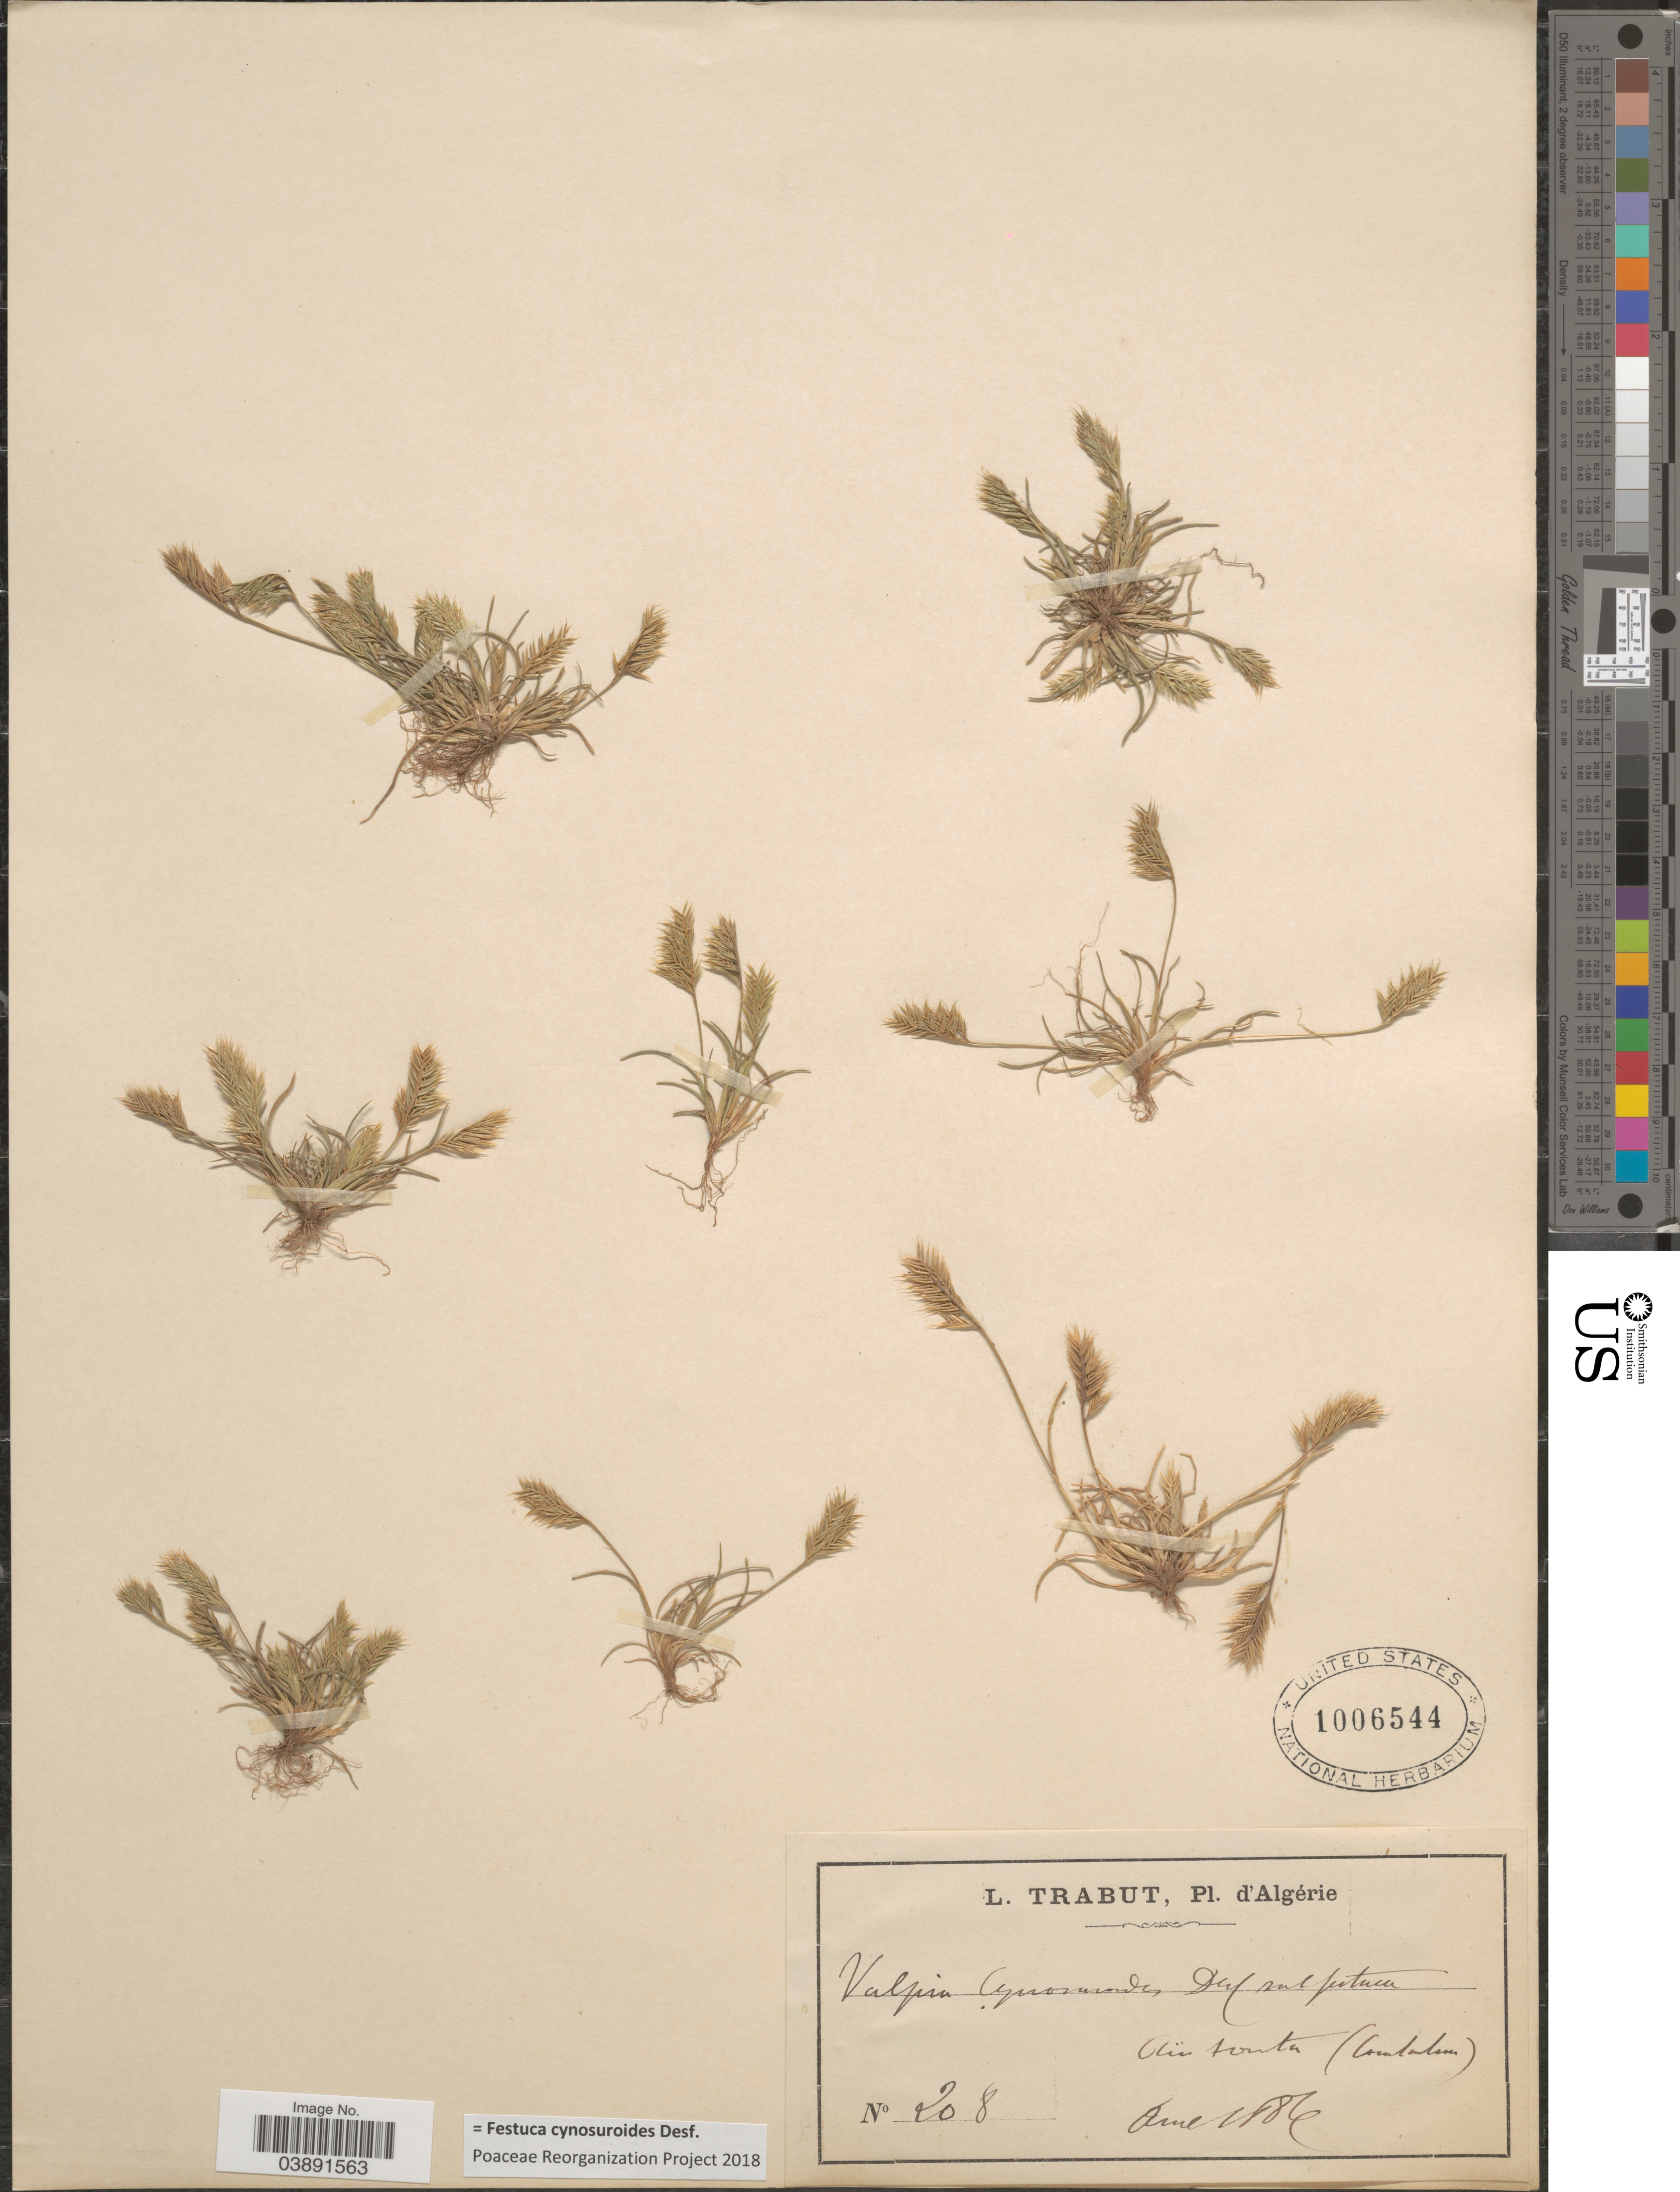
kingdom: Plantae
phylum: Tracheophyta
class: Liliopsida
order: Poales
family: Poaceae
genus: Festuca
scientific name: Festuca cynosuroides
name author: Desf.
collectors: L. Trabut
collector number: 208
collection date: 1986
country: Algeria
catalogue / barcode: US 1006544